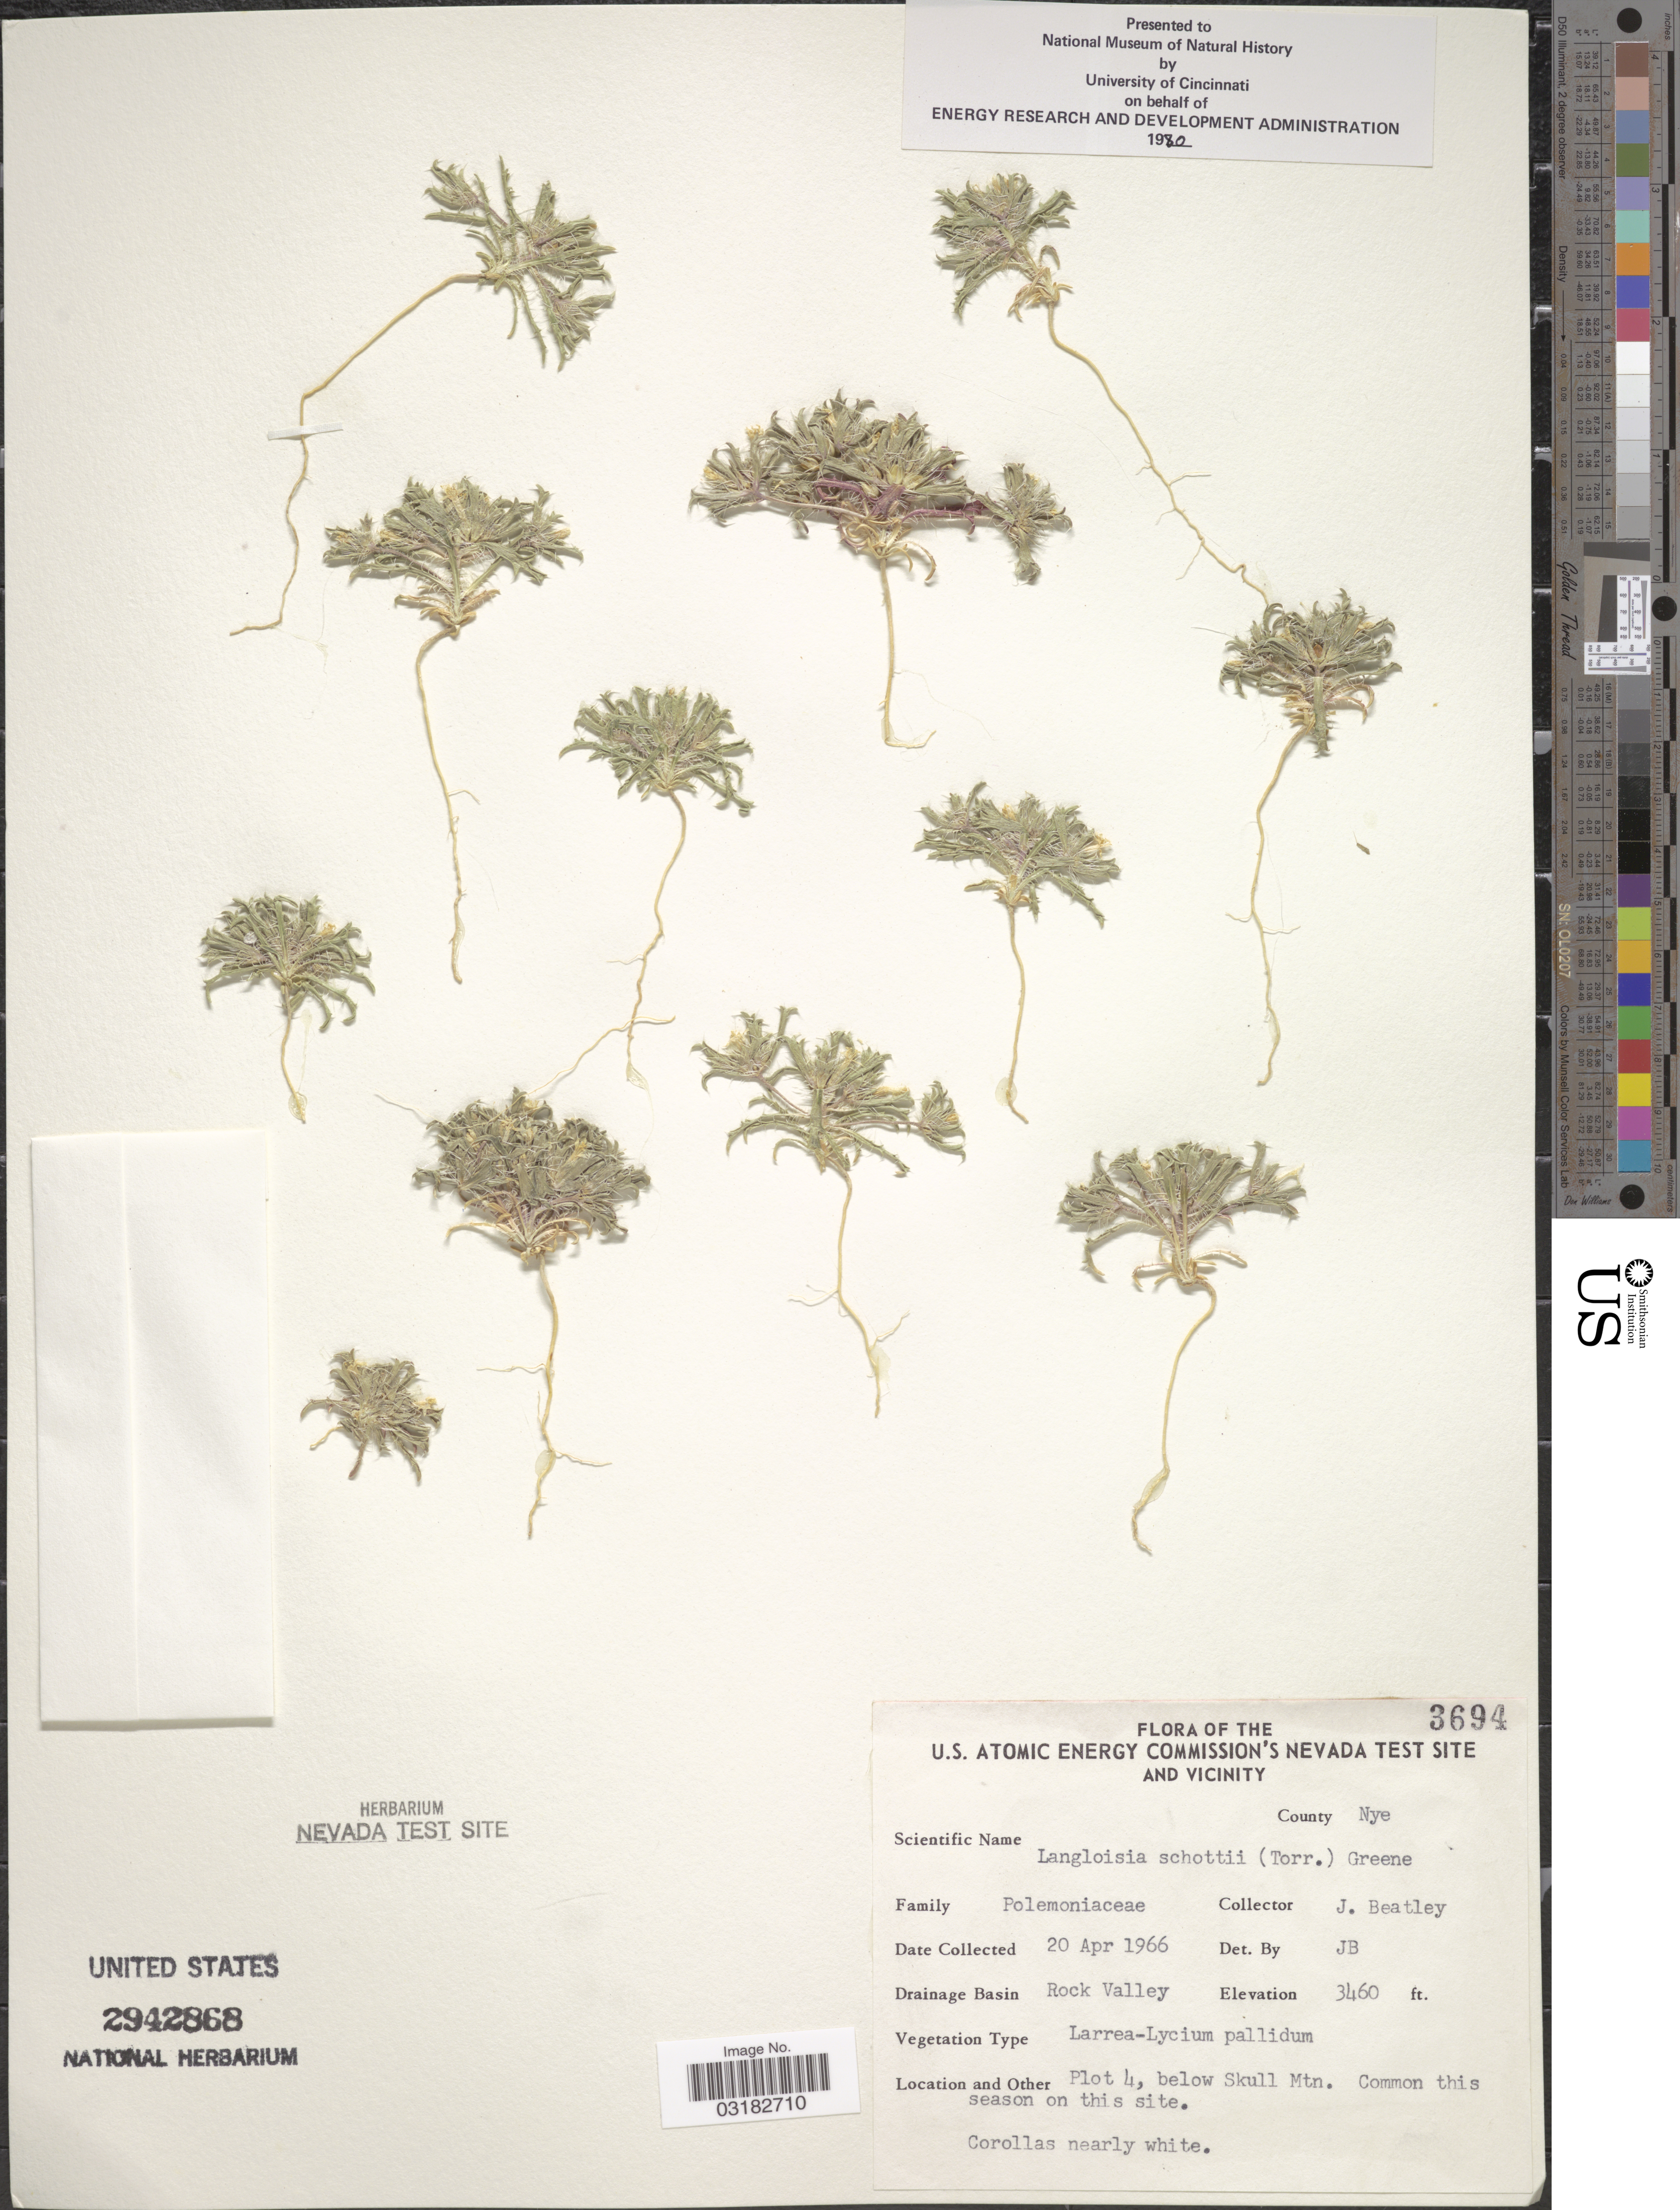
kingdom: Plantae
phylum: Tracheophyta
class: Magnoliopsida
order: Ericales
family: Polemoniaceae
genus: Loeseliastrum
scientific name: Loeseliastrum schottii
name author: (Torr.) Timbrook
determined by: Strong, Mark T., (BOT), Smithsonian Institution - National Museum of Natural History (UNITED STATES)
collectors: J. C. Beatley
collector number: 3694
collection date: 1966-04-20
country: United States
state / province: Nevada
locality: U.S. Atomic Energy Commission's Nevada Test Site and vicinity. County Nye. Drainage Basin Rock Valey. Plot 4, below Skull Mtn.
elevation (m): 1055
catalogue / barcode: US 2942868